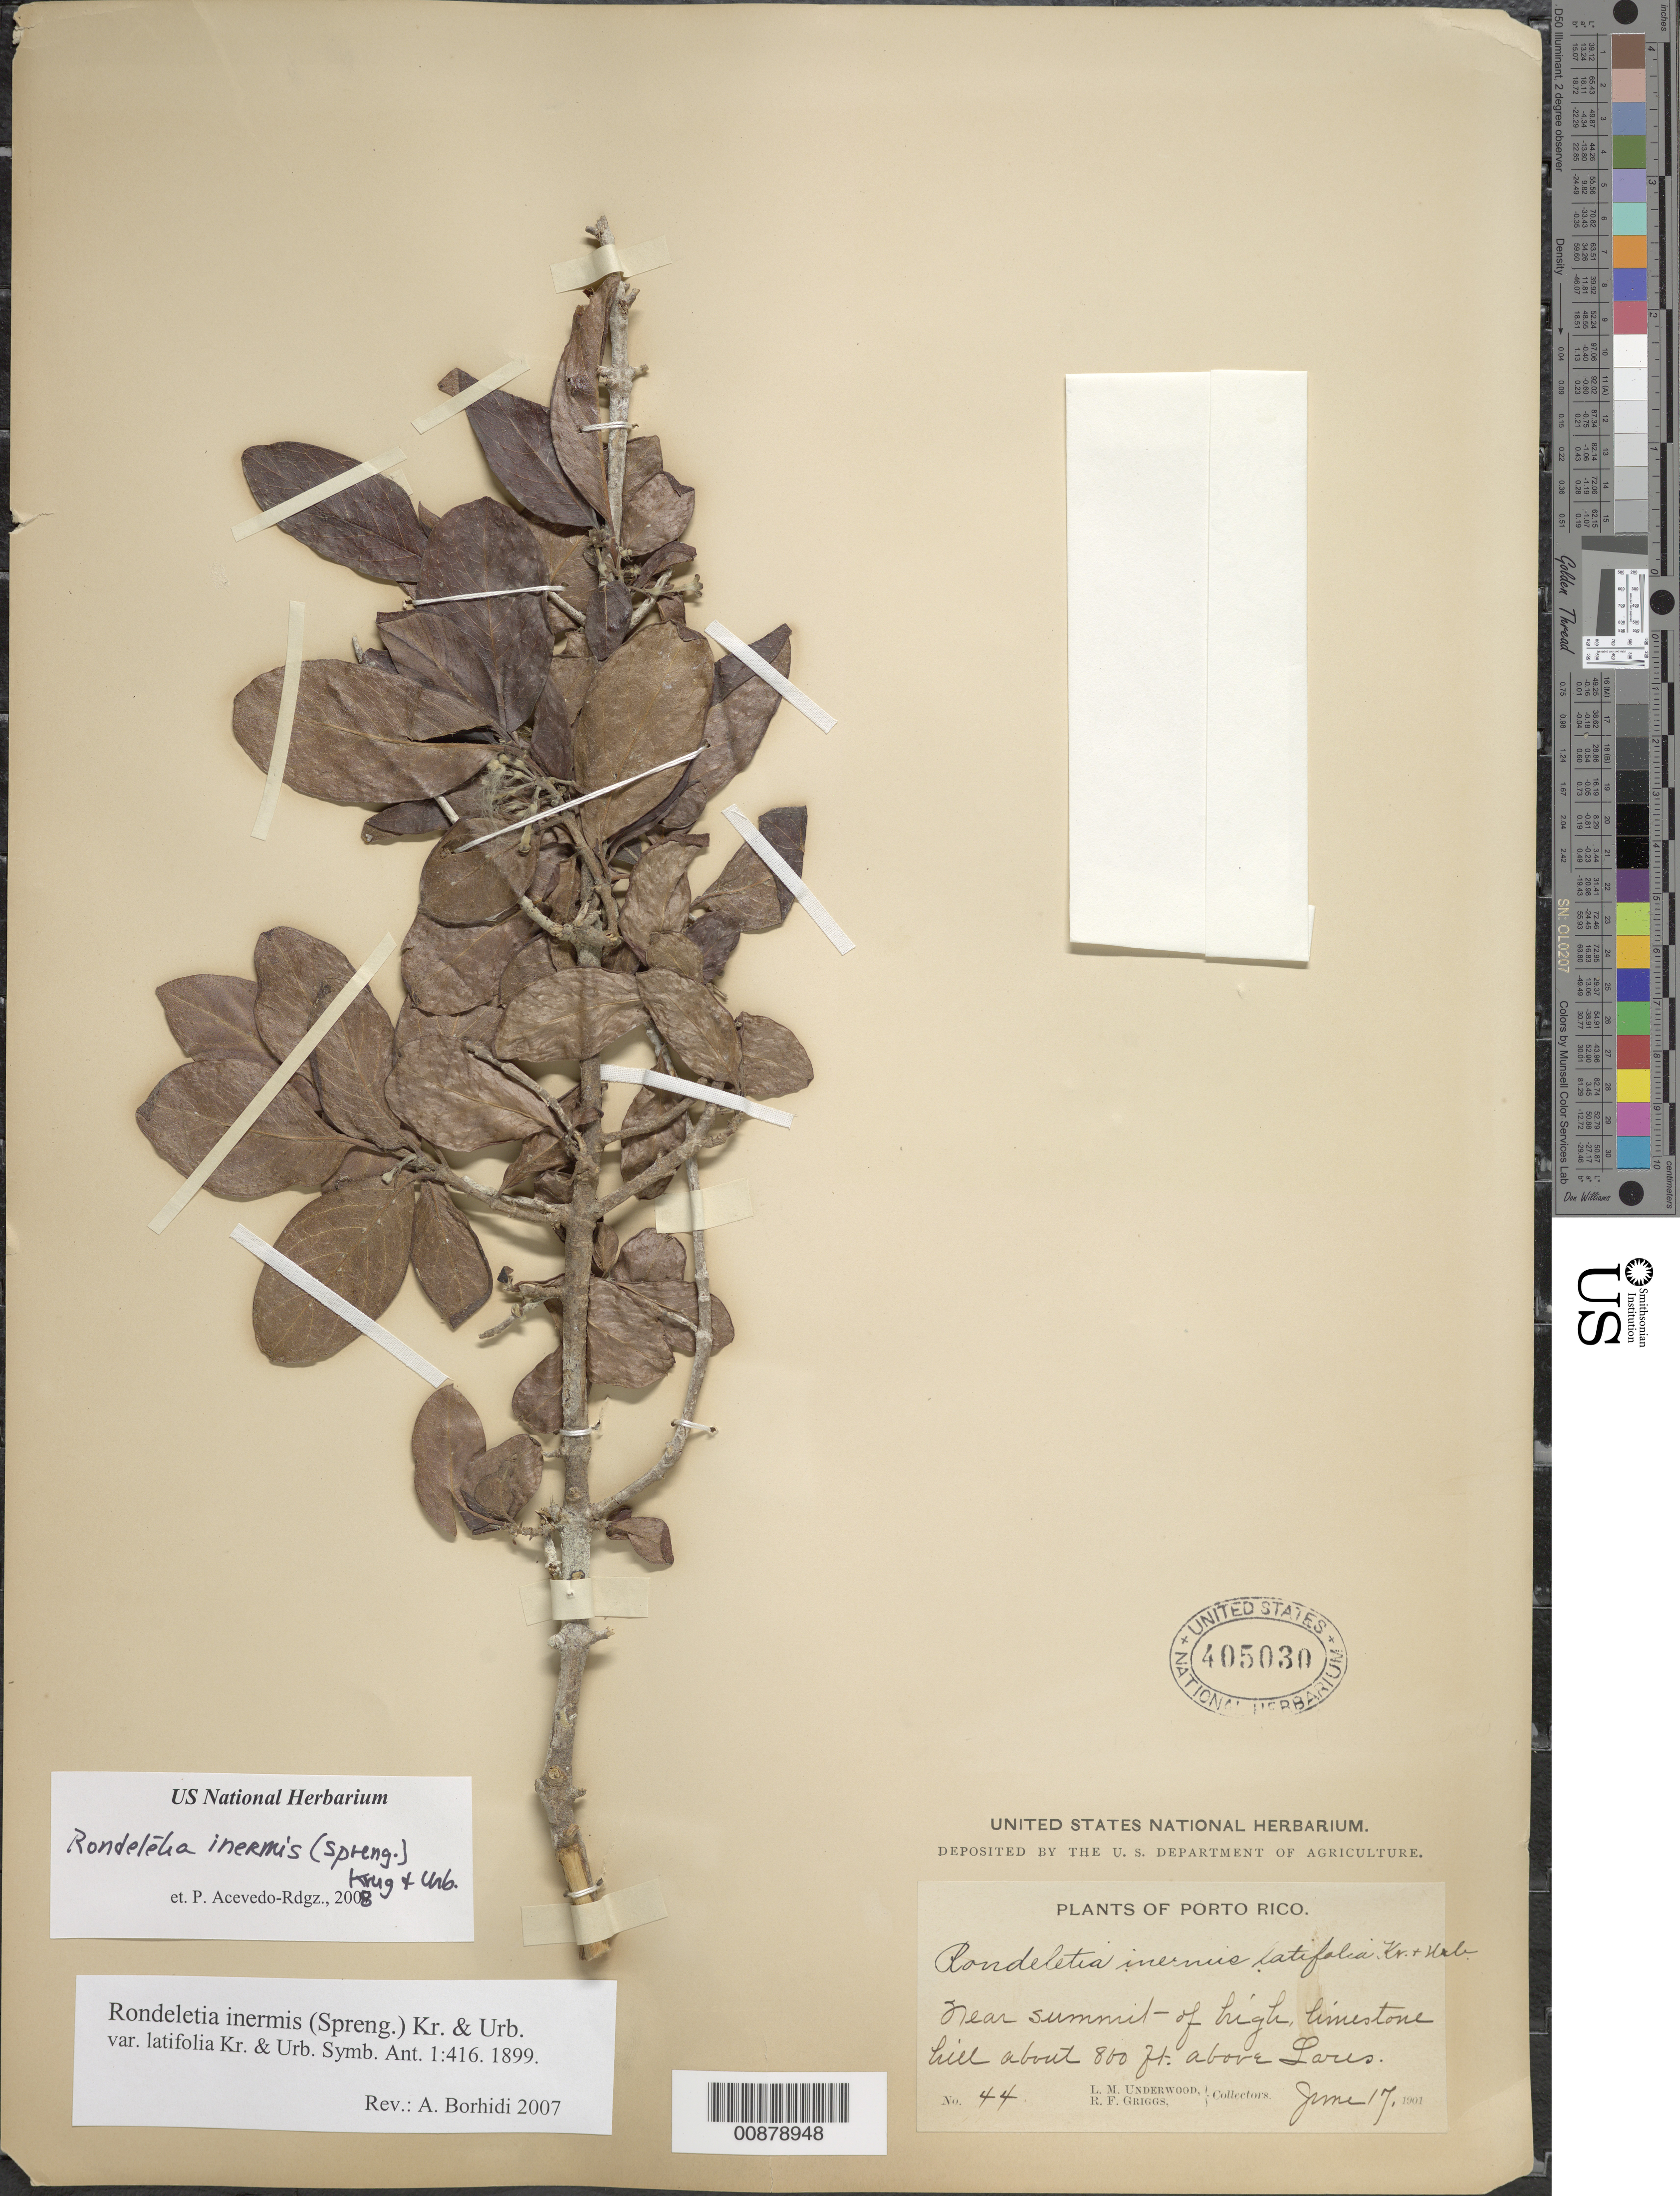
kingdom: Plantae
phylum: Tracheophyta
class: Magnoliopsida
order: Gentianales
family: Rubiaceae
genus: Rondeletia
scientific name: Rondeletia inermis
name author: (Spreng.) Krug & Urb.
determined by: Borhidi, Attila L.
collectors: L. M. Underwood & R. F. Griggs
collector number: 44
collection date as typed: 17 Jun 1901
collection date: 1901-06-17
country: Puerto Rico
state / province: Lares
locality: Lares, about 800 ft. above, near summit of high limestone hill.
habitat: High limestone hill.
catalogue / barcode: US 405030